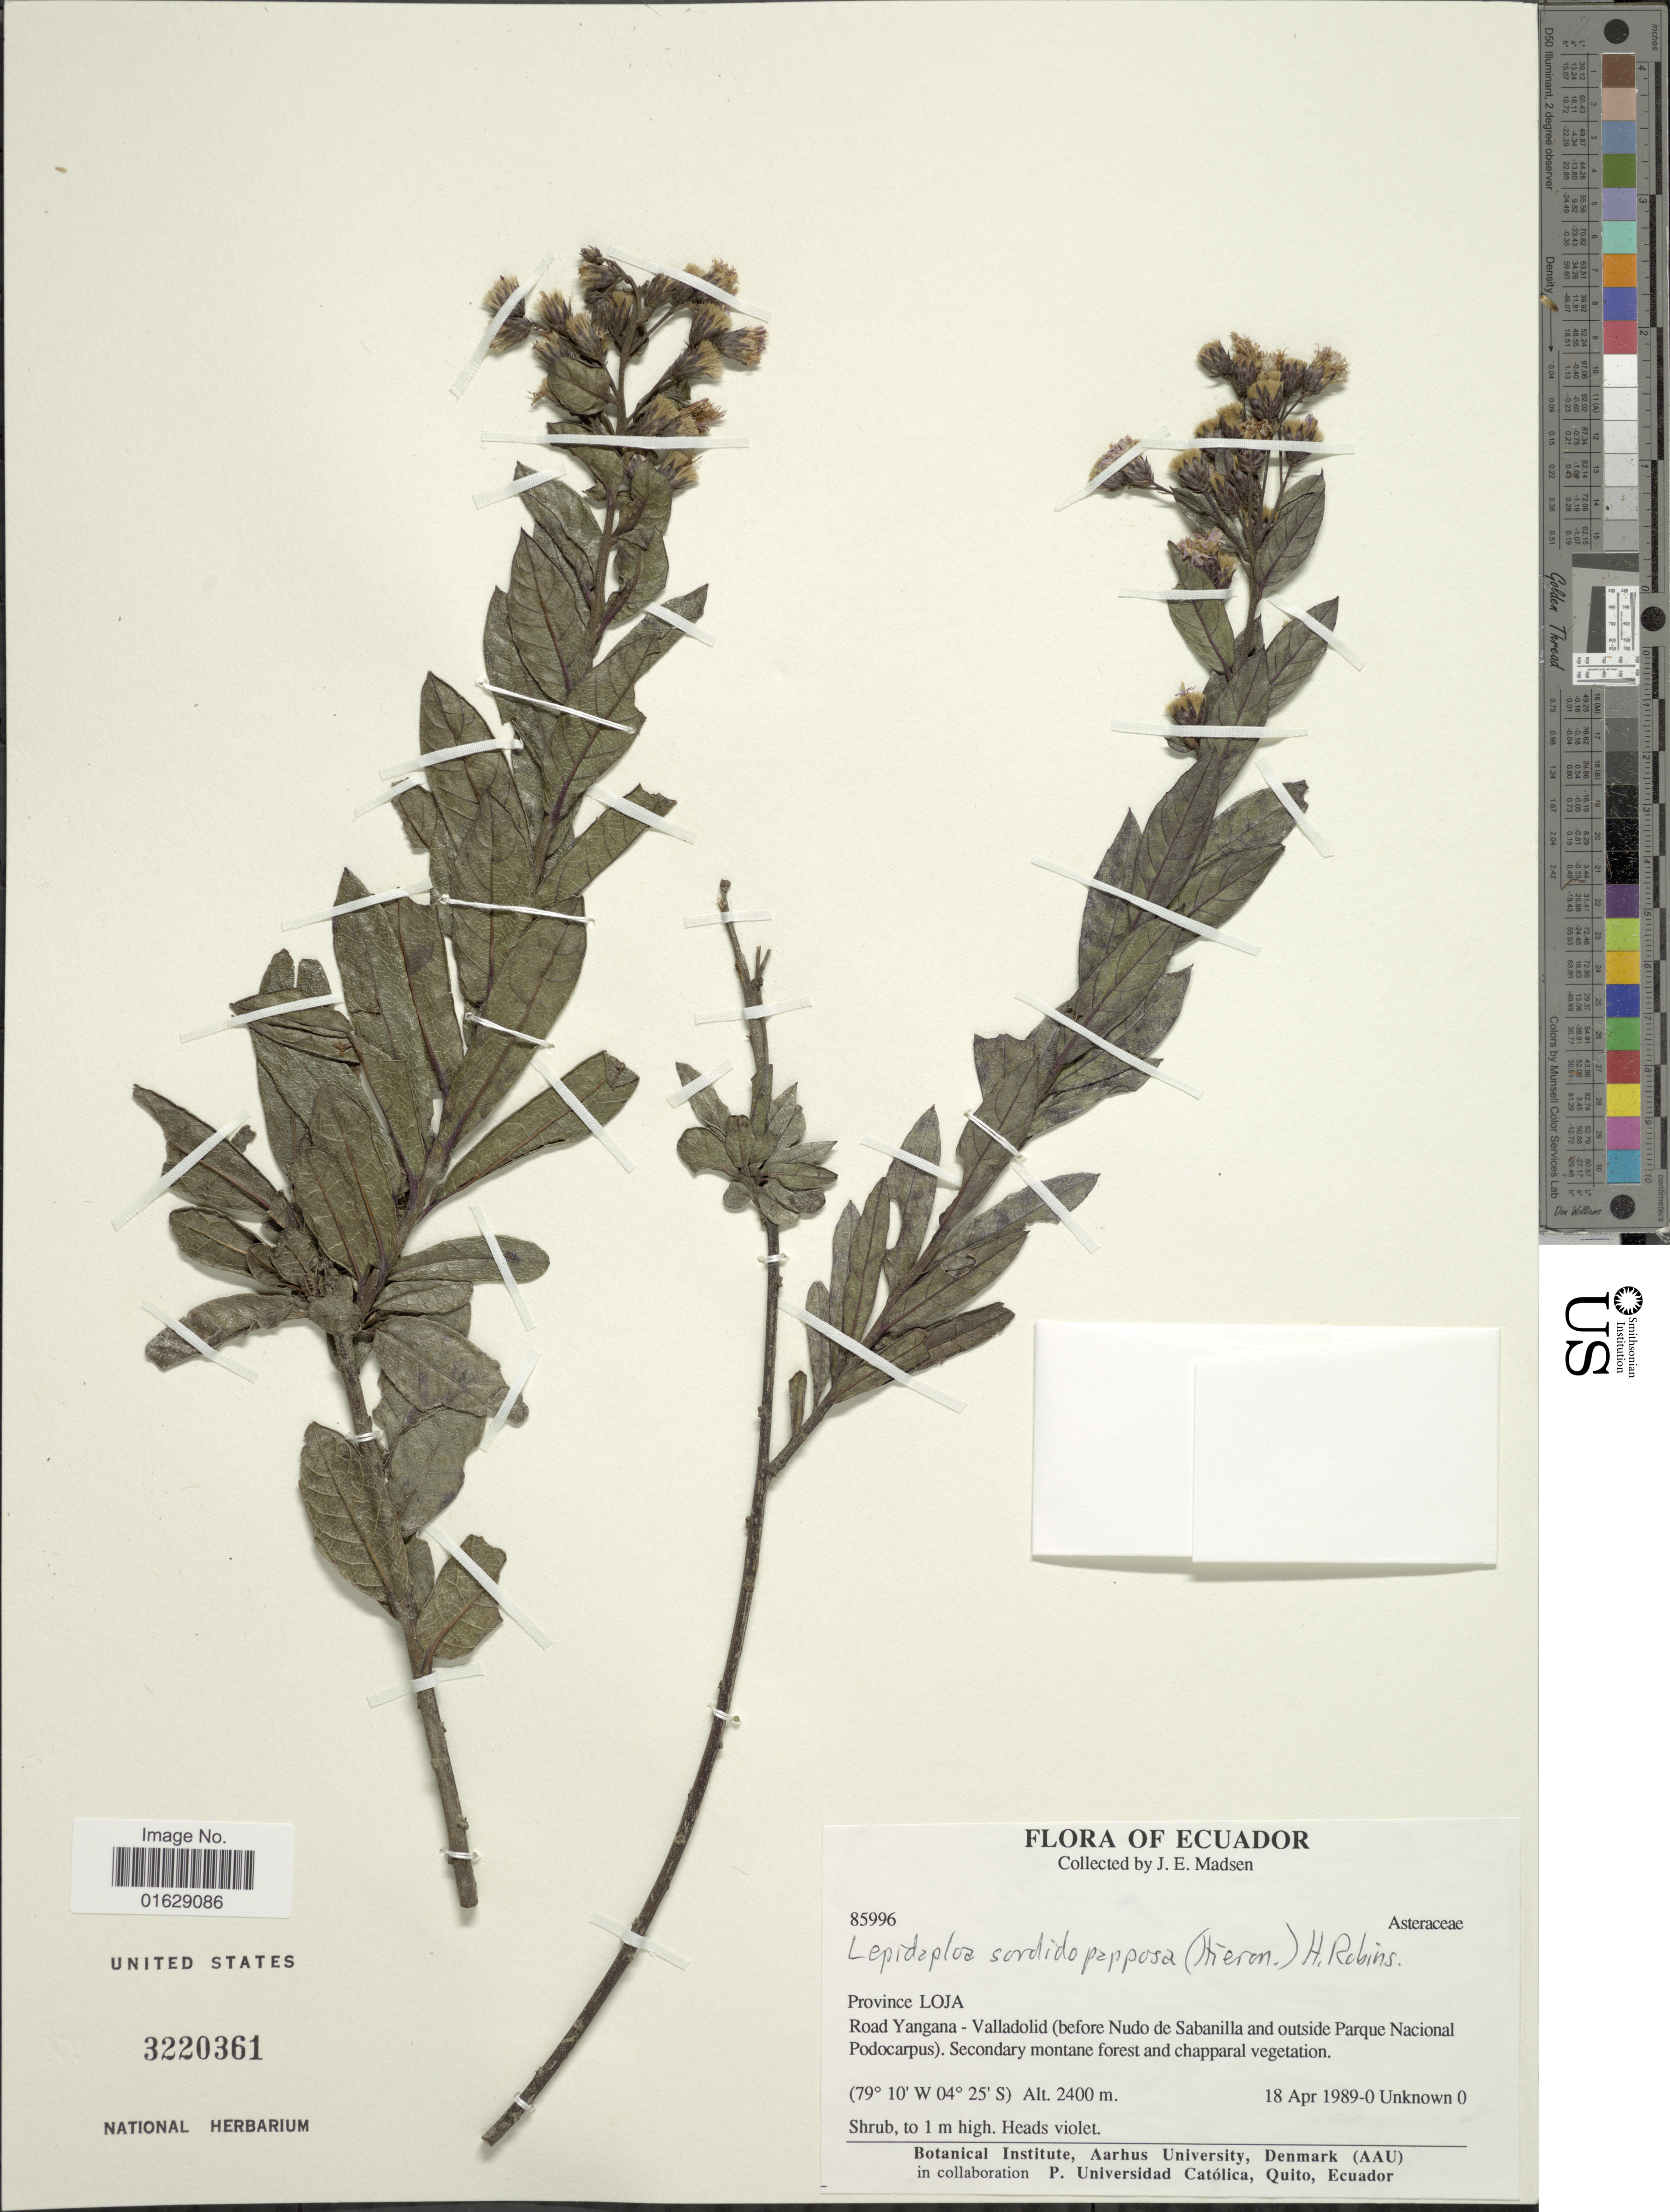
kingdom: Plantae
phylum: Tracheophyta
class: Magnoliopsida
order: Asterales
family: Asteraceae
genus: Lepidaploa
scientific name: Lepidaploa sordidopapposa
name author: (Hieron.) H. Rob.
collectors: J. E. Madsen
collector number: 85996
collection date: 1989-04-18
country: Ecuador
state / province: Loja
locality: Province Loja. Road Yangana -Valladolid (before Nudo de Sabanilla and outside Parque Nacional Podocarpus).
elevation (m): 2400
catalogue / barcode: US 3220361